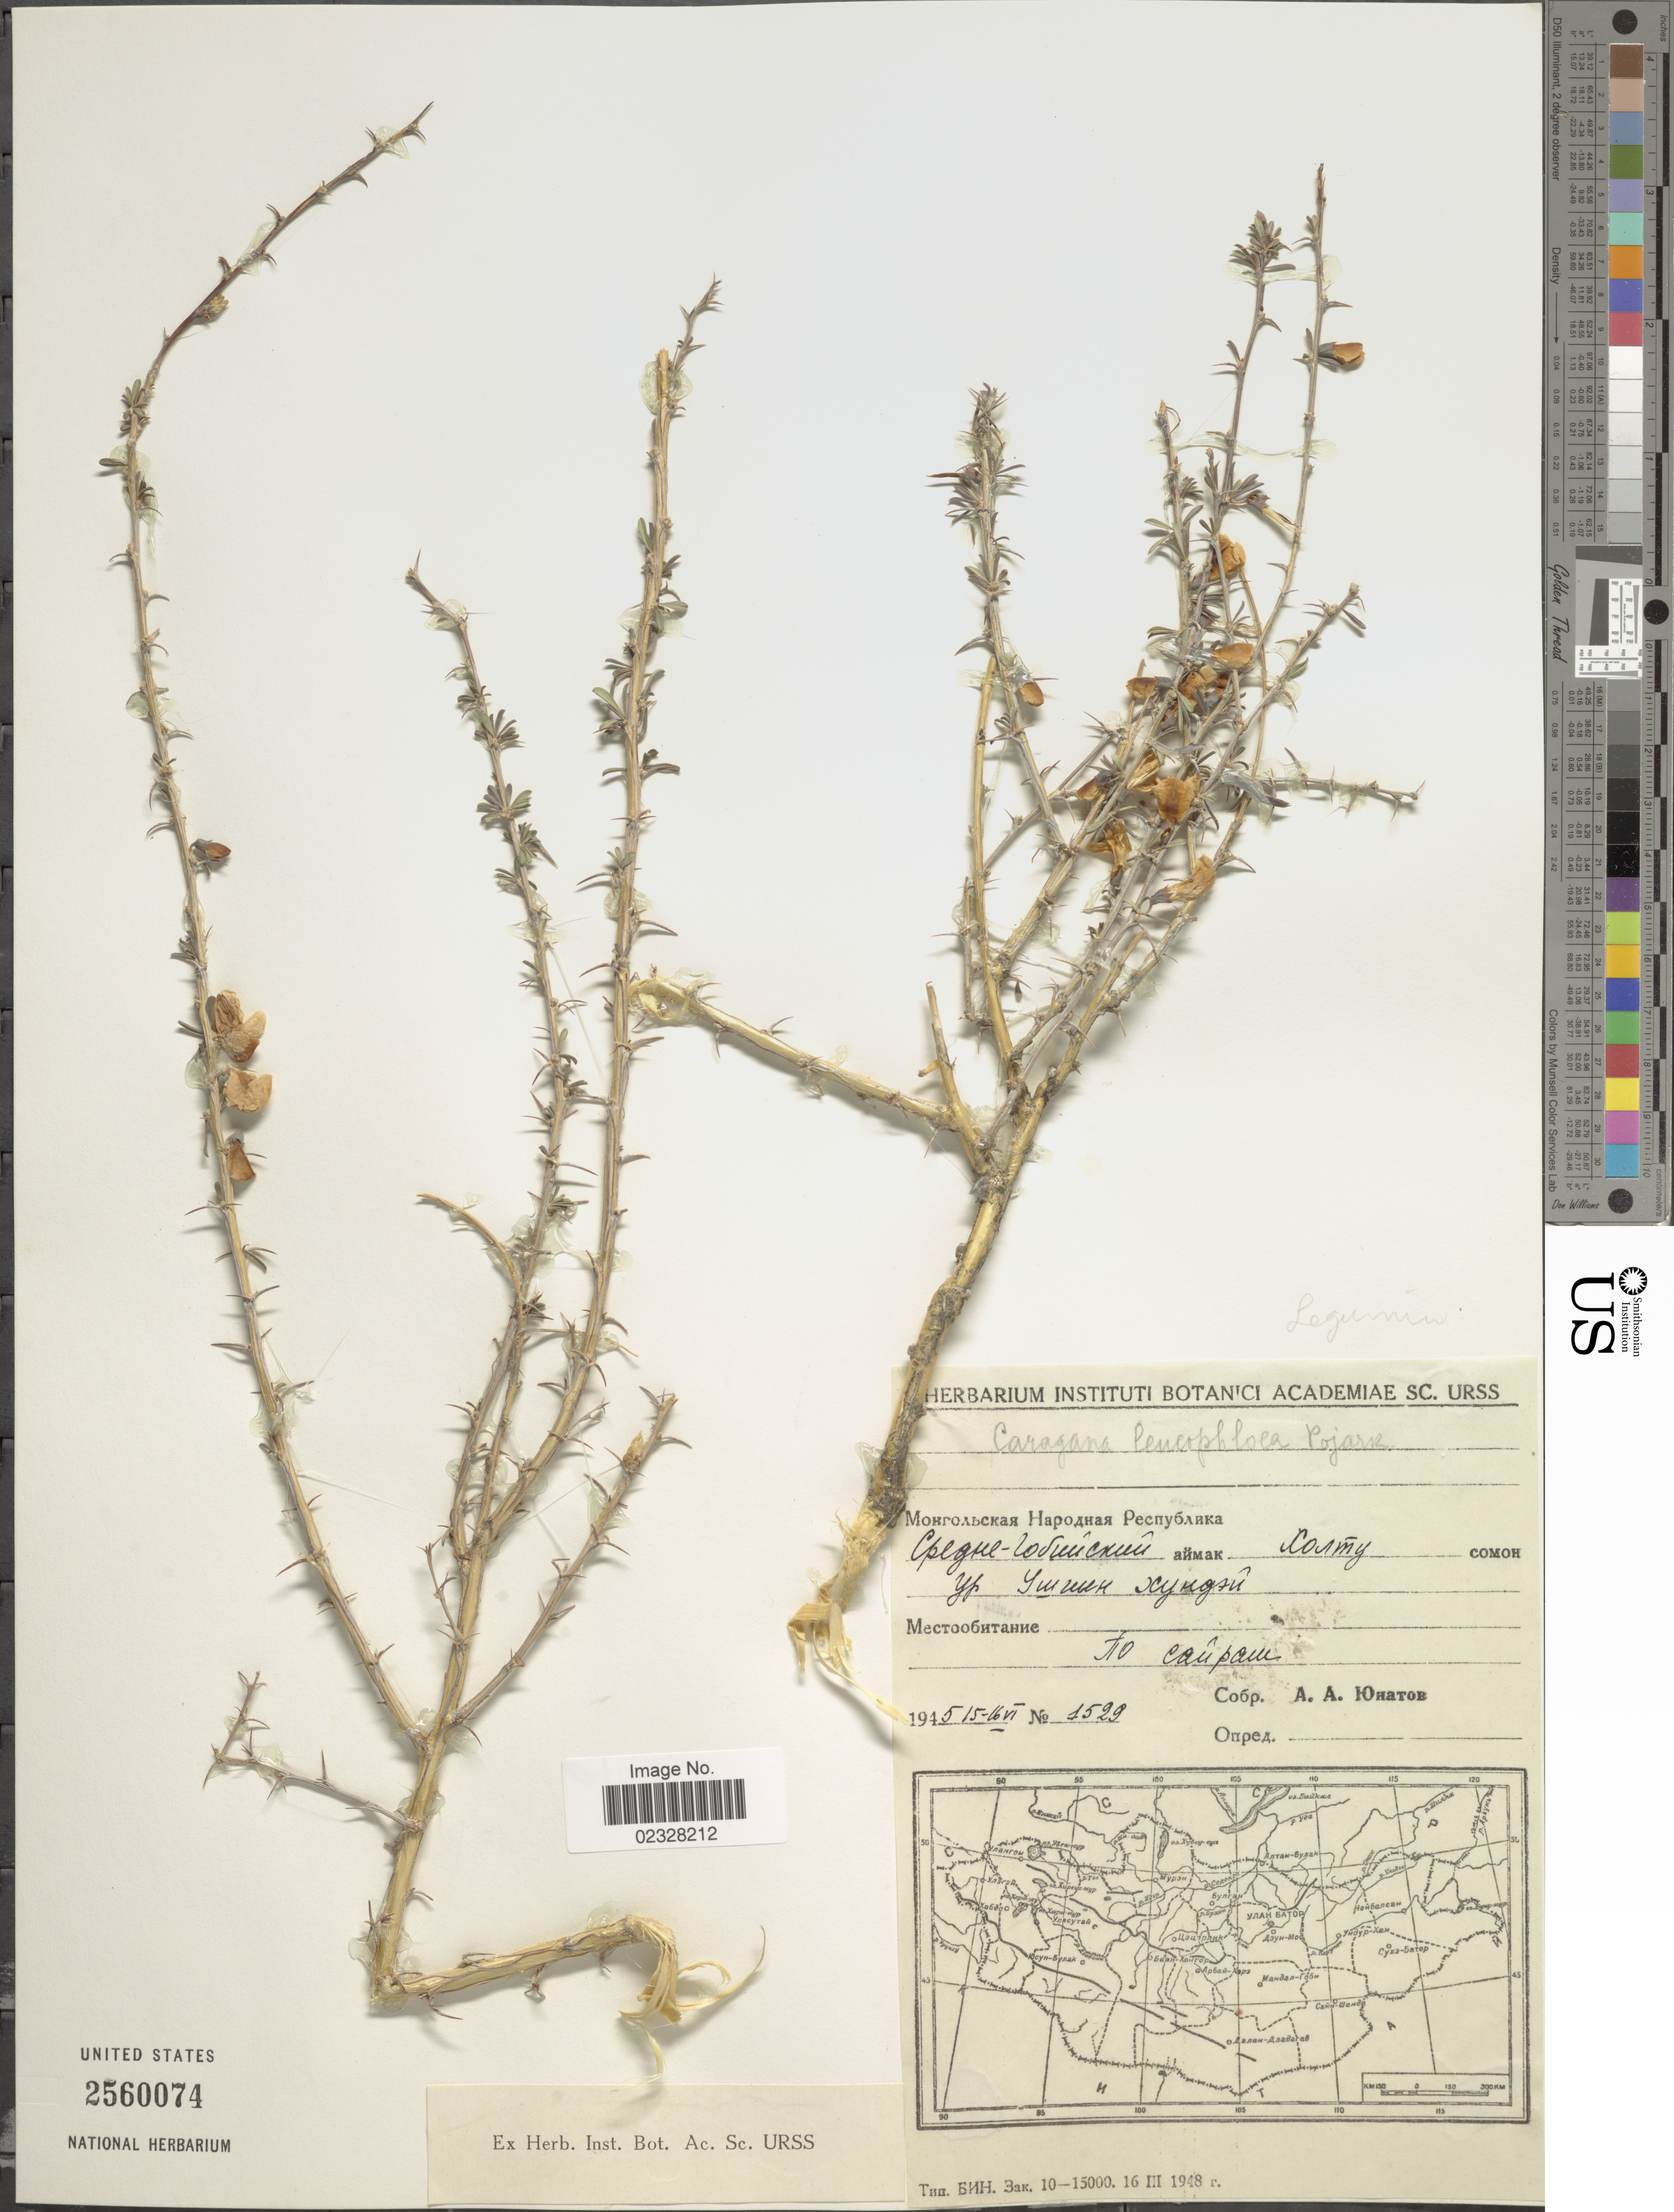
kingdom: Plantae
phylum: Tracheophyta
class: Magnoliopsida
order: Fabales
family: Fabaceae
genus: Caragana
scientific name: Caragana leucophloea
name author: Pojark.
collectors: A. Unatov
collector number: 1529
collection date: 1945-06-15/1945-06-16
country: Mongolia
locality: Middle Gobi aymak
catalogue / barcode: US 2560074